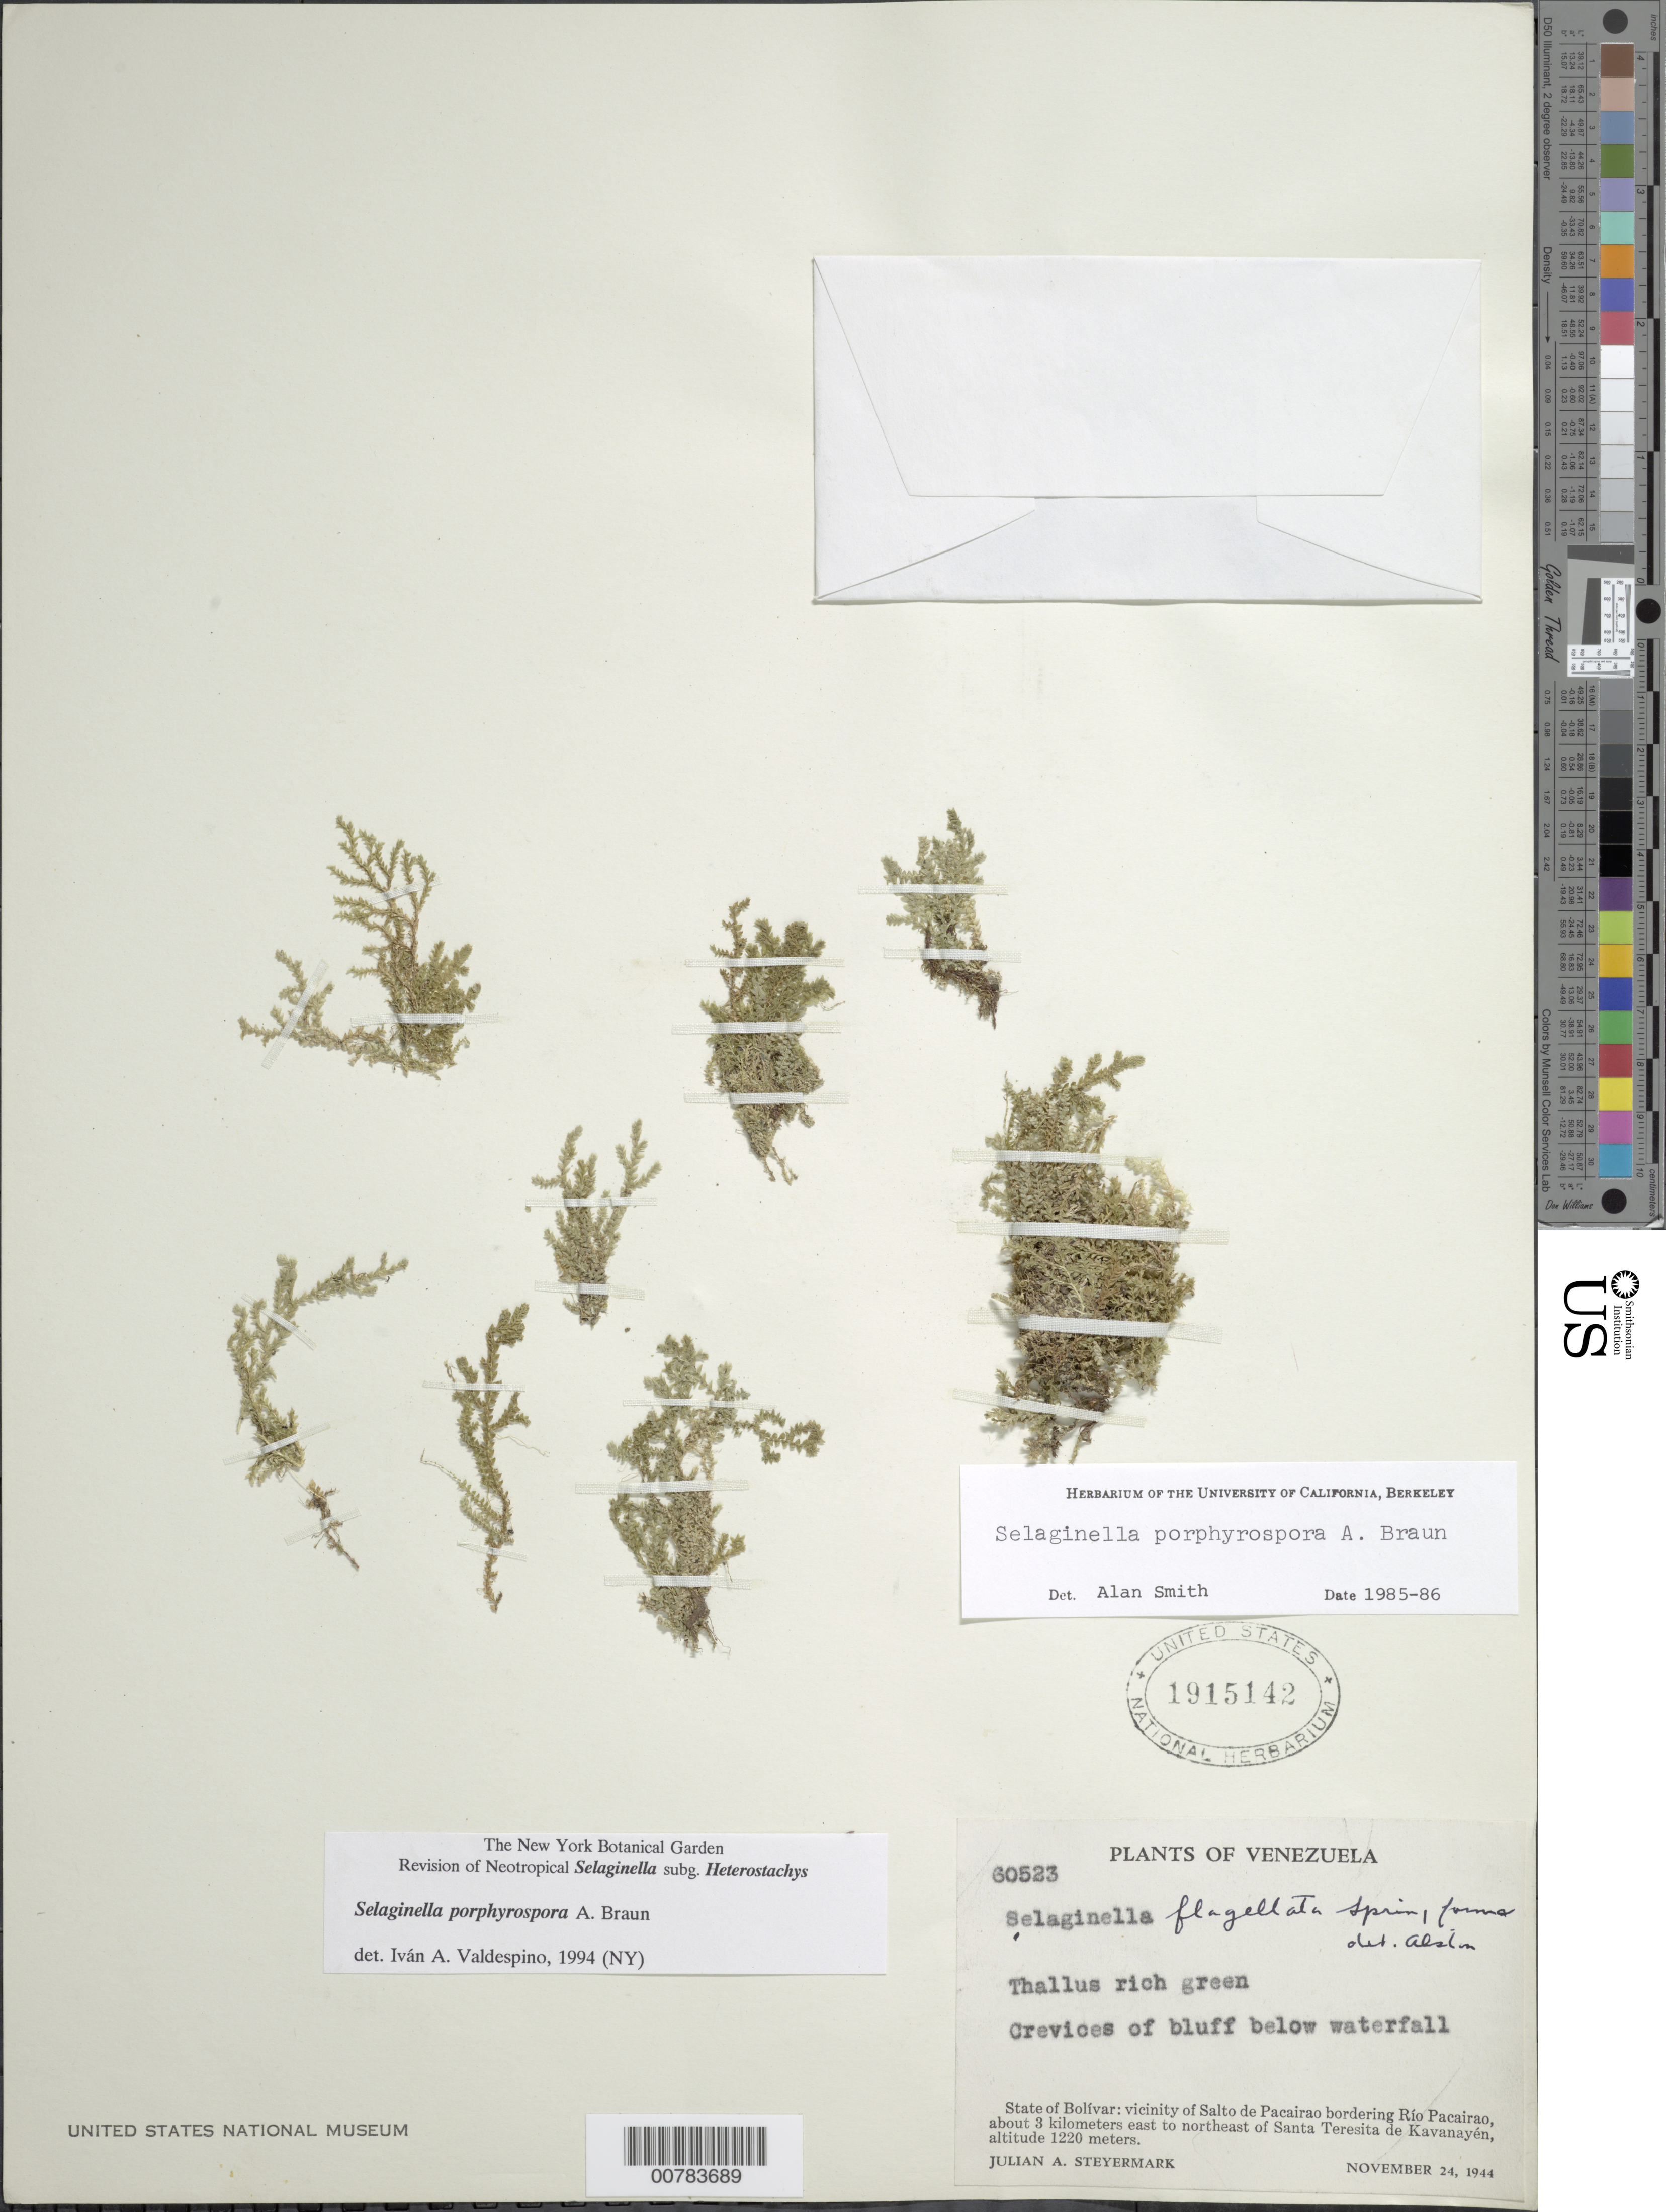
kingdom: Plantae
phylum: Tracheophyta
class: Lycopodiopsida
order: Selaginellales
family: Selaginellaceae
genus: Selaginella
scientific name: Selaginella porphyrospora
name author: A. Braun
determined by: Valdespino, I. A., (PMA), Universidad de Panama (PANAMA)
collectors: J. Steyermark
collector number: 60523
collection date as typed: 24-Nov-44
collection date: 1944-11-24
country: Venezuela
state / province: Bolívar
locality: Salto Pacairao, along Río Pacairao, 3 km E-NE of Santa Teresita de Kavanayén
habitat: Crevices of bluff below waterfall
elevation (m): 1220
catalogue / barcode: US 1915142